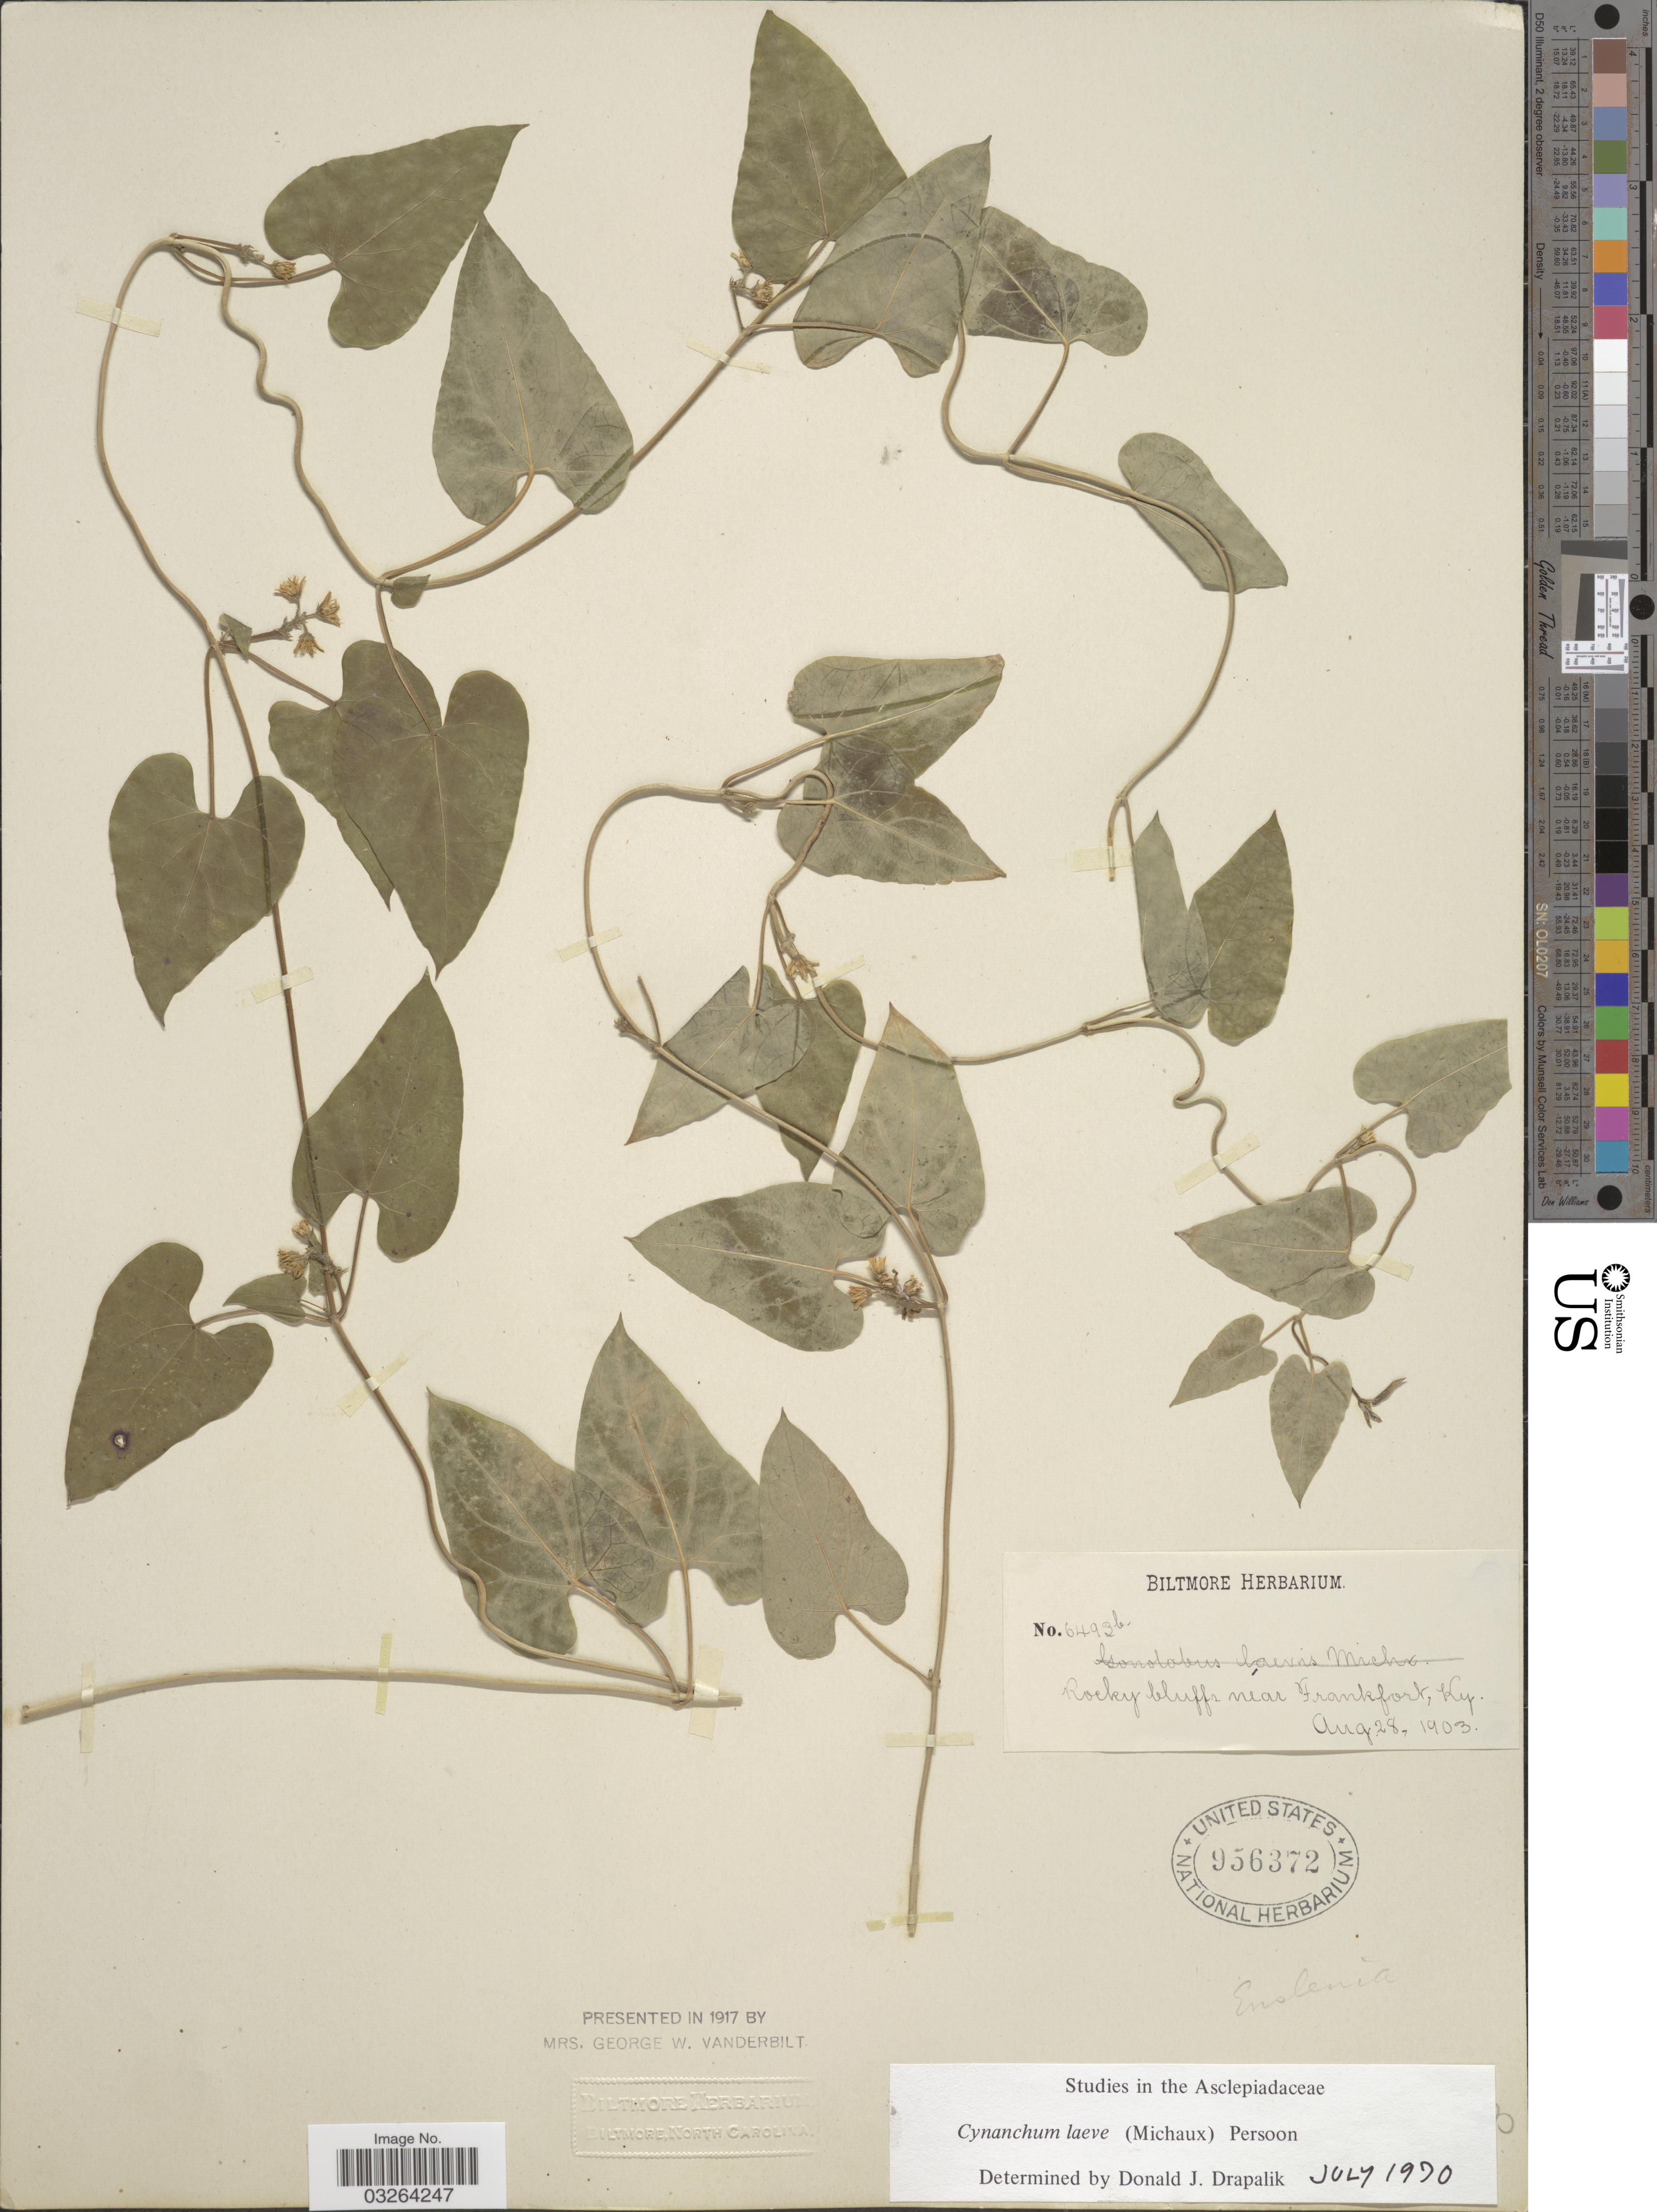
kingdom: Plantae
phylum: Tracheophyta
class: Magnoliopsida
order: Gentianales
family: Apocynaceae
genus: Cynanchum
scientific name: Cynanchum laeve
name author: (Michx.) Pers.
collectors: ex herb. Biltmore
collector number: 6493b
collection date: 1903-08-28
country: United States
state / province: Kentucky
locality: Rocky bluffs near Frankfort, Ky.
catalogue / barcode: US 956372